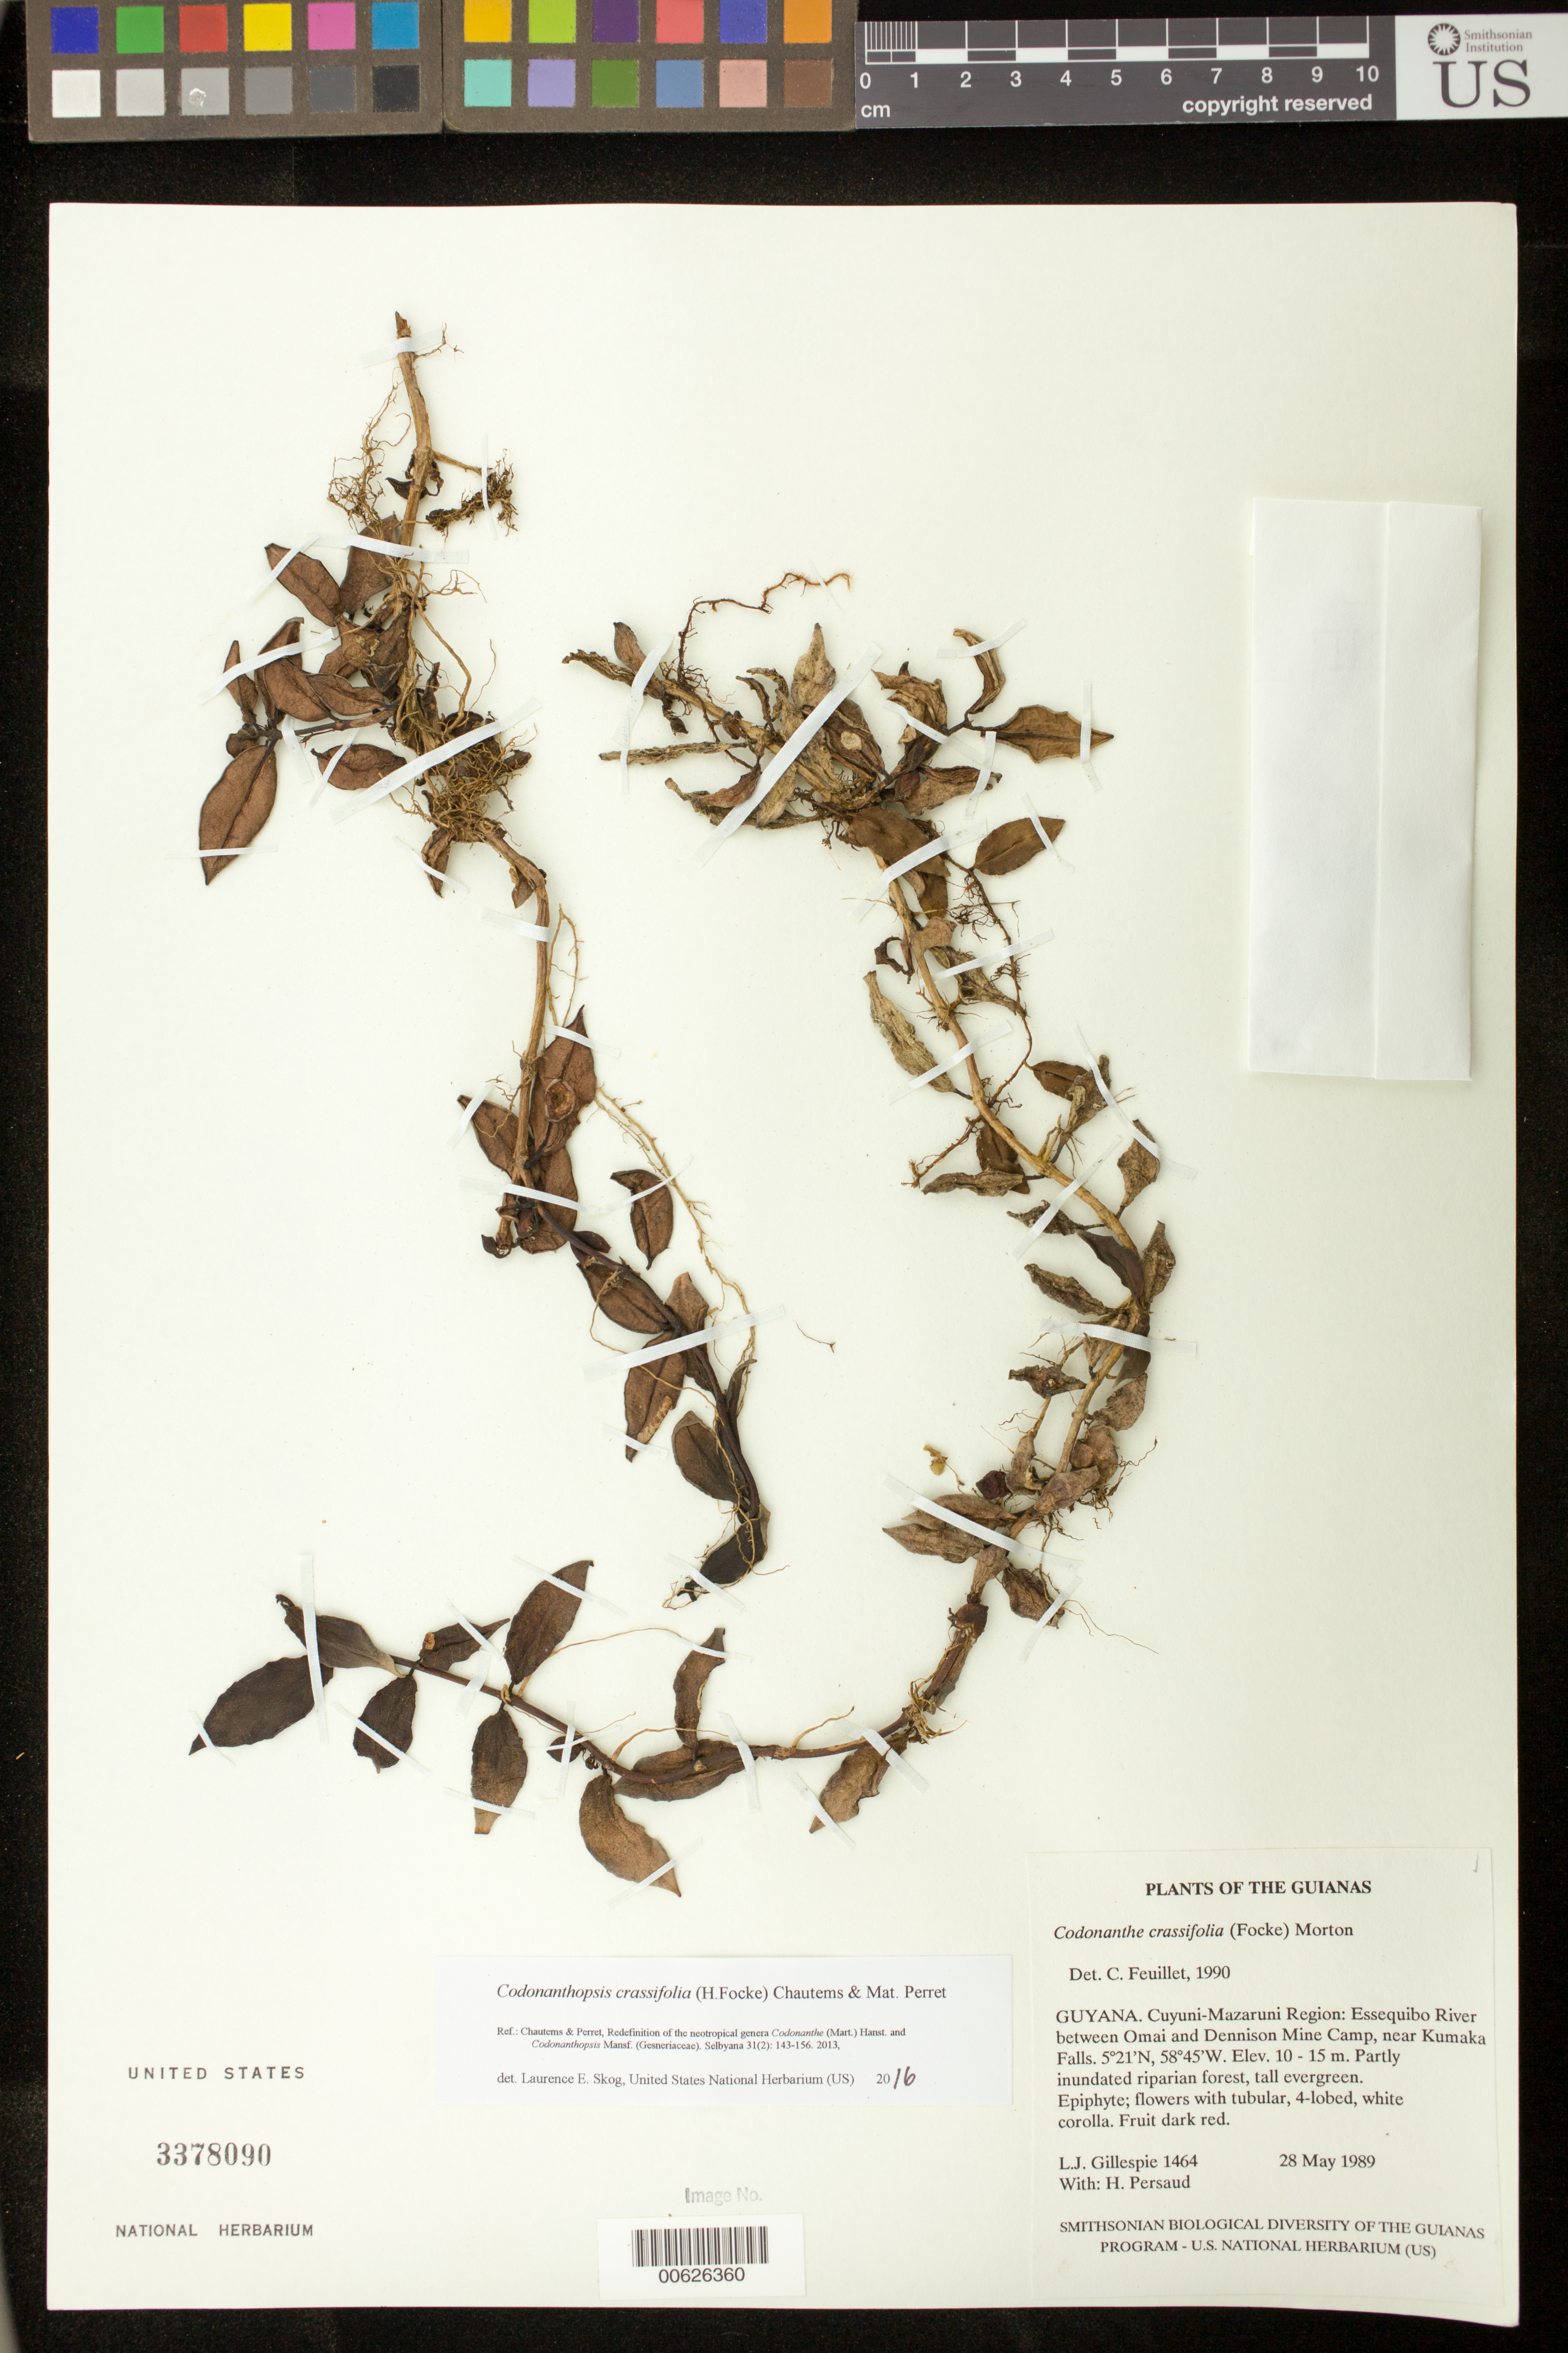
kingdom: Plantae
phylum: Tracheophyta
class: Magnoliopsida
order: Lamiales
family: Gesneriaceae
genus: Codonanthopsis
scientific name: Codonanthopsis crassifolia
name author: (H. Focke) Chautems & Mat.Perret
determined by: Skog, Laurence E.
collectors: L. J. Gillespie & H. Persaud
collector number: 1464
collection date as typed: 28 May 1989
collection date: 1989-05-28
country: Guyana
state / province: Cuyuni-Mazaruni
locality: Essequibo River between Omai and Dennison Mine Camp, near Kumaka Falls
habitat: Partly inundated riparian forest, tall evergreen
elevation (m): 10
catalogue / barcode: US 3378090